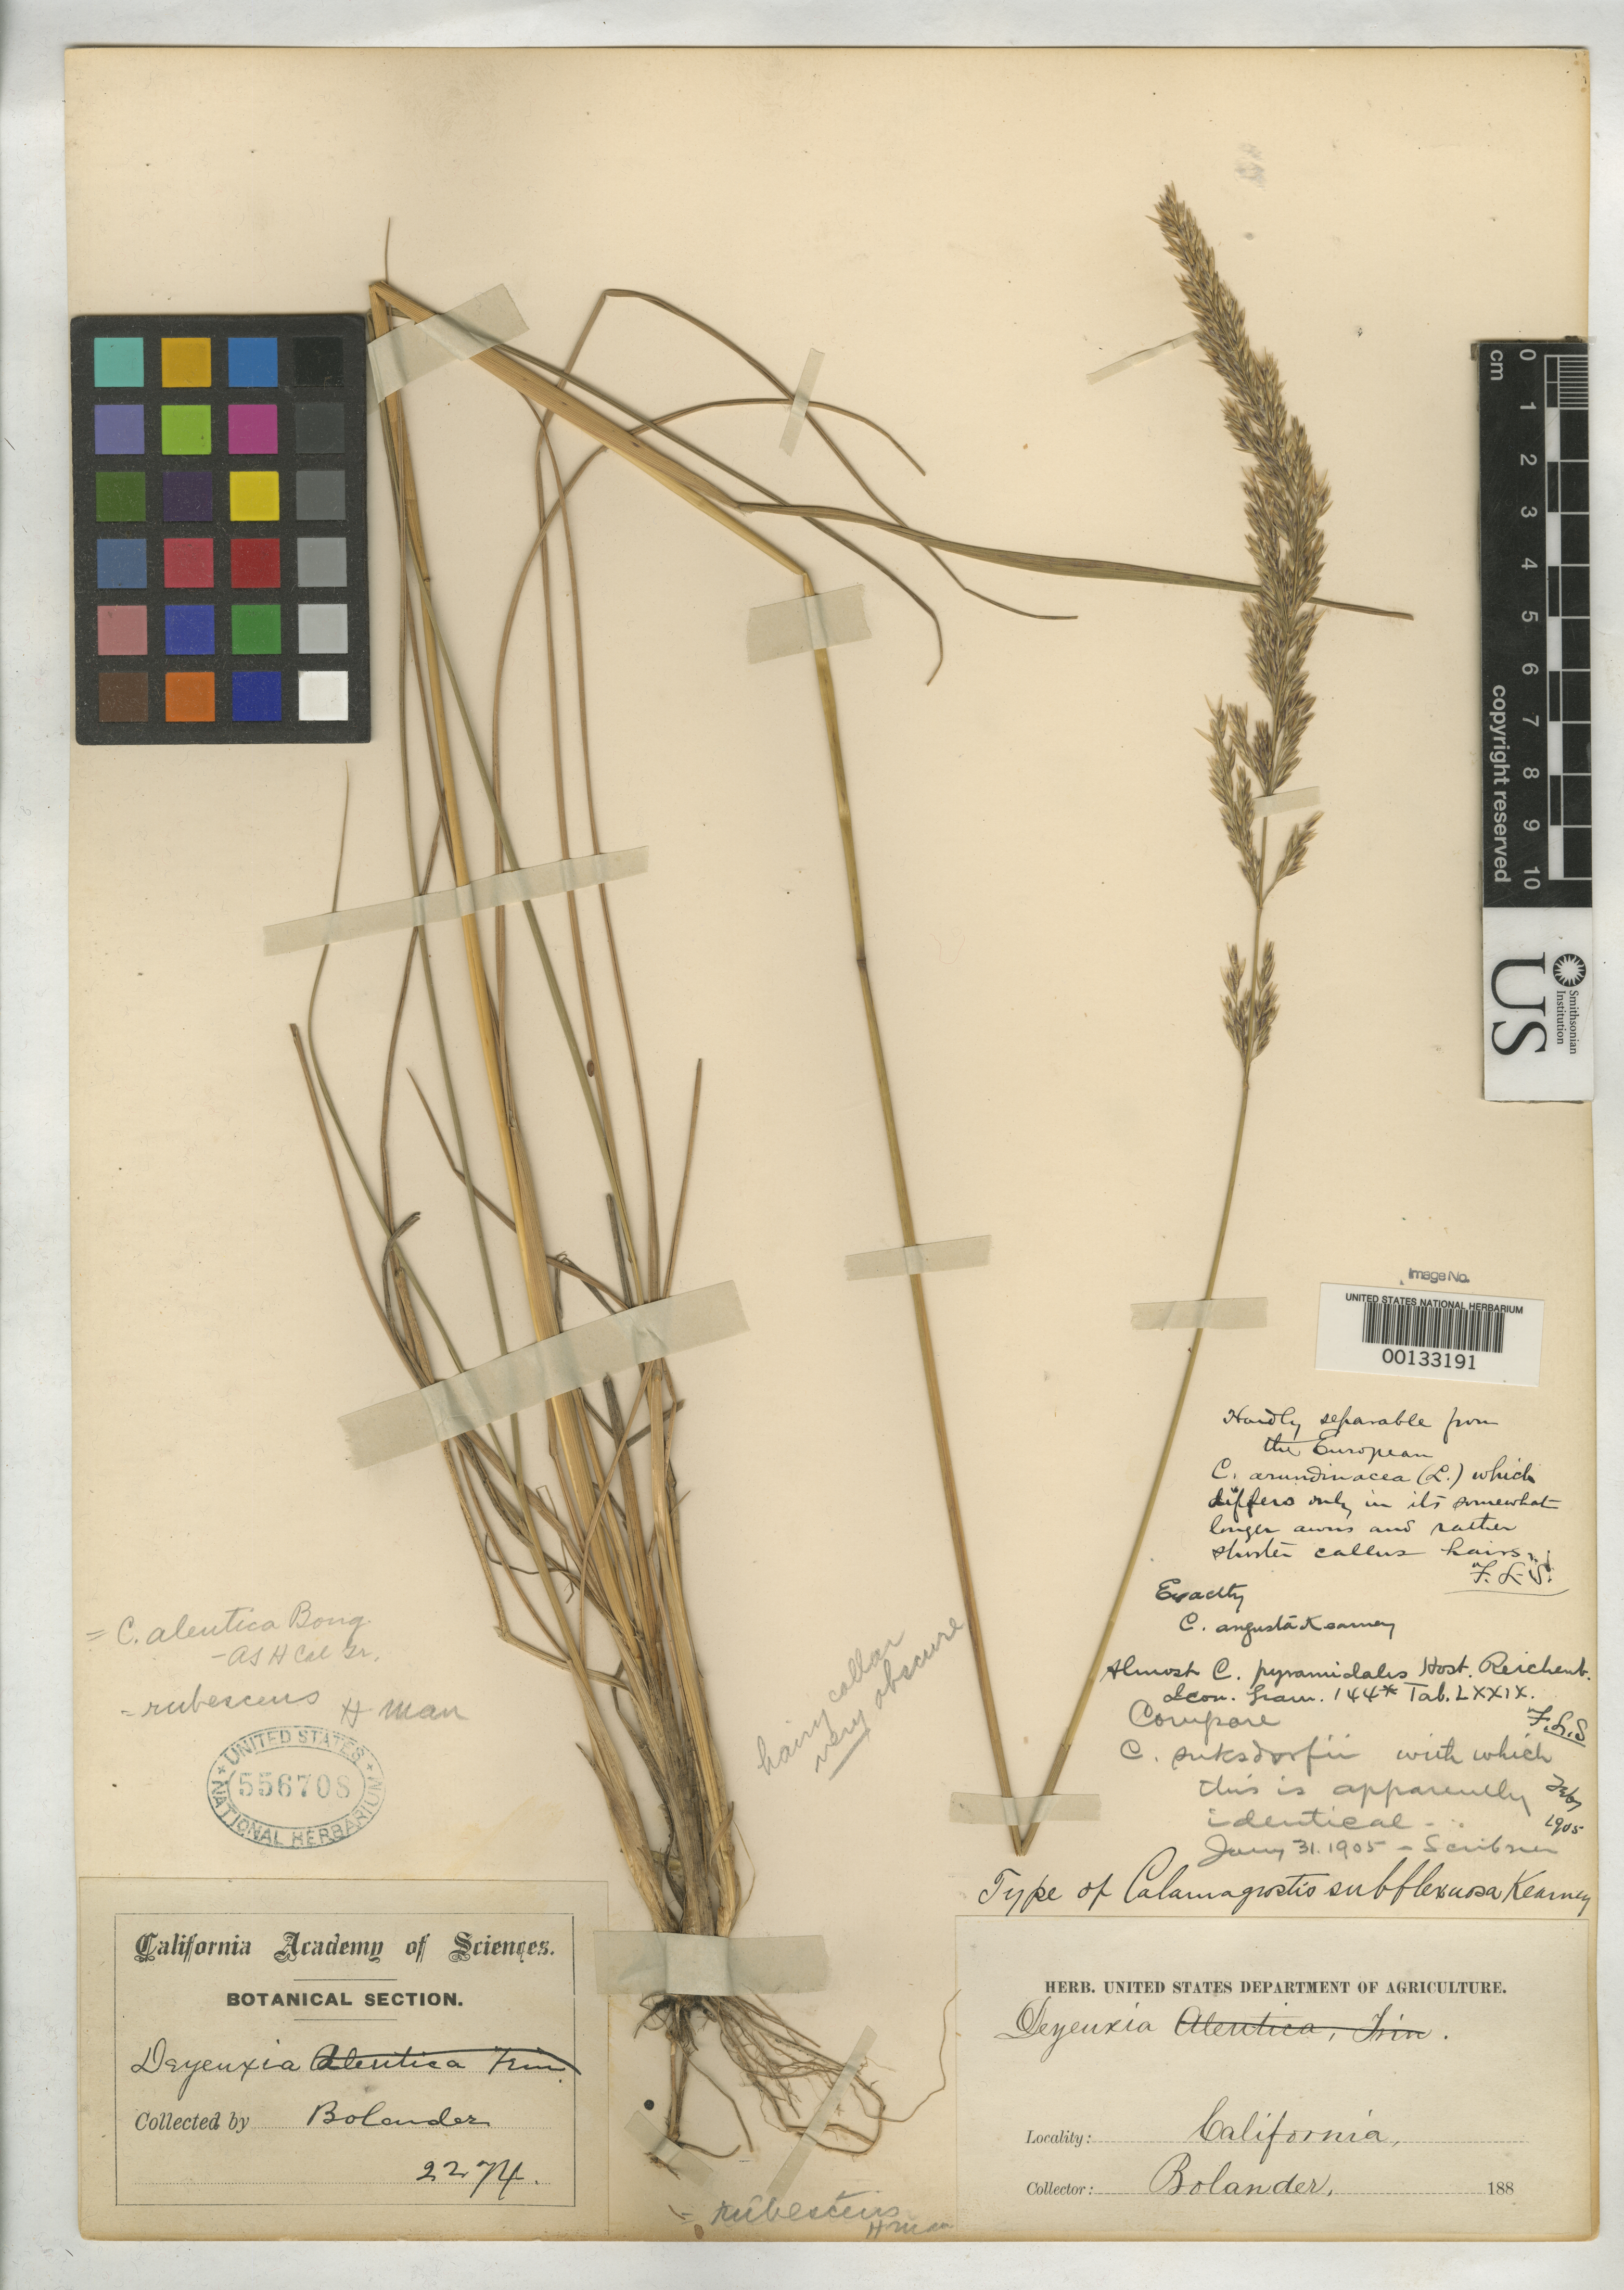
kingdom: Plantae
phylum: Tracheophyta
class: Liliopsida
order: Poales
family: Poaceae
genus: Calamagrostis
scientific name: Calamagrostis subflexuosa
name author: Kearney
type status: Holotype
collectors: H. Bolander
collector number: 2274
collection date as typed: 188-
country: United States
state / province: California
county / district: Alameda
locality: Oakland.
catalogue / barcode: US 556708